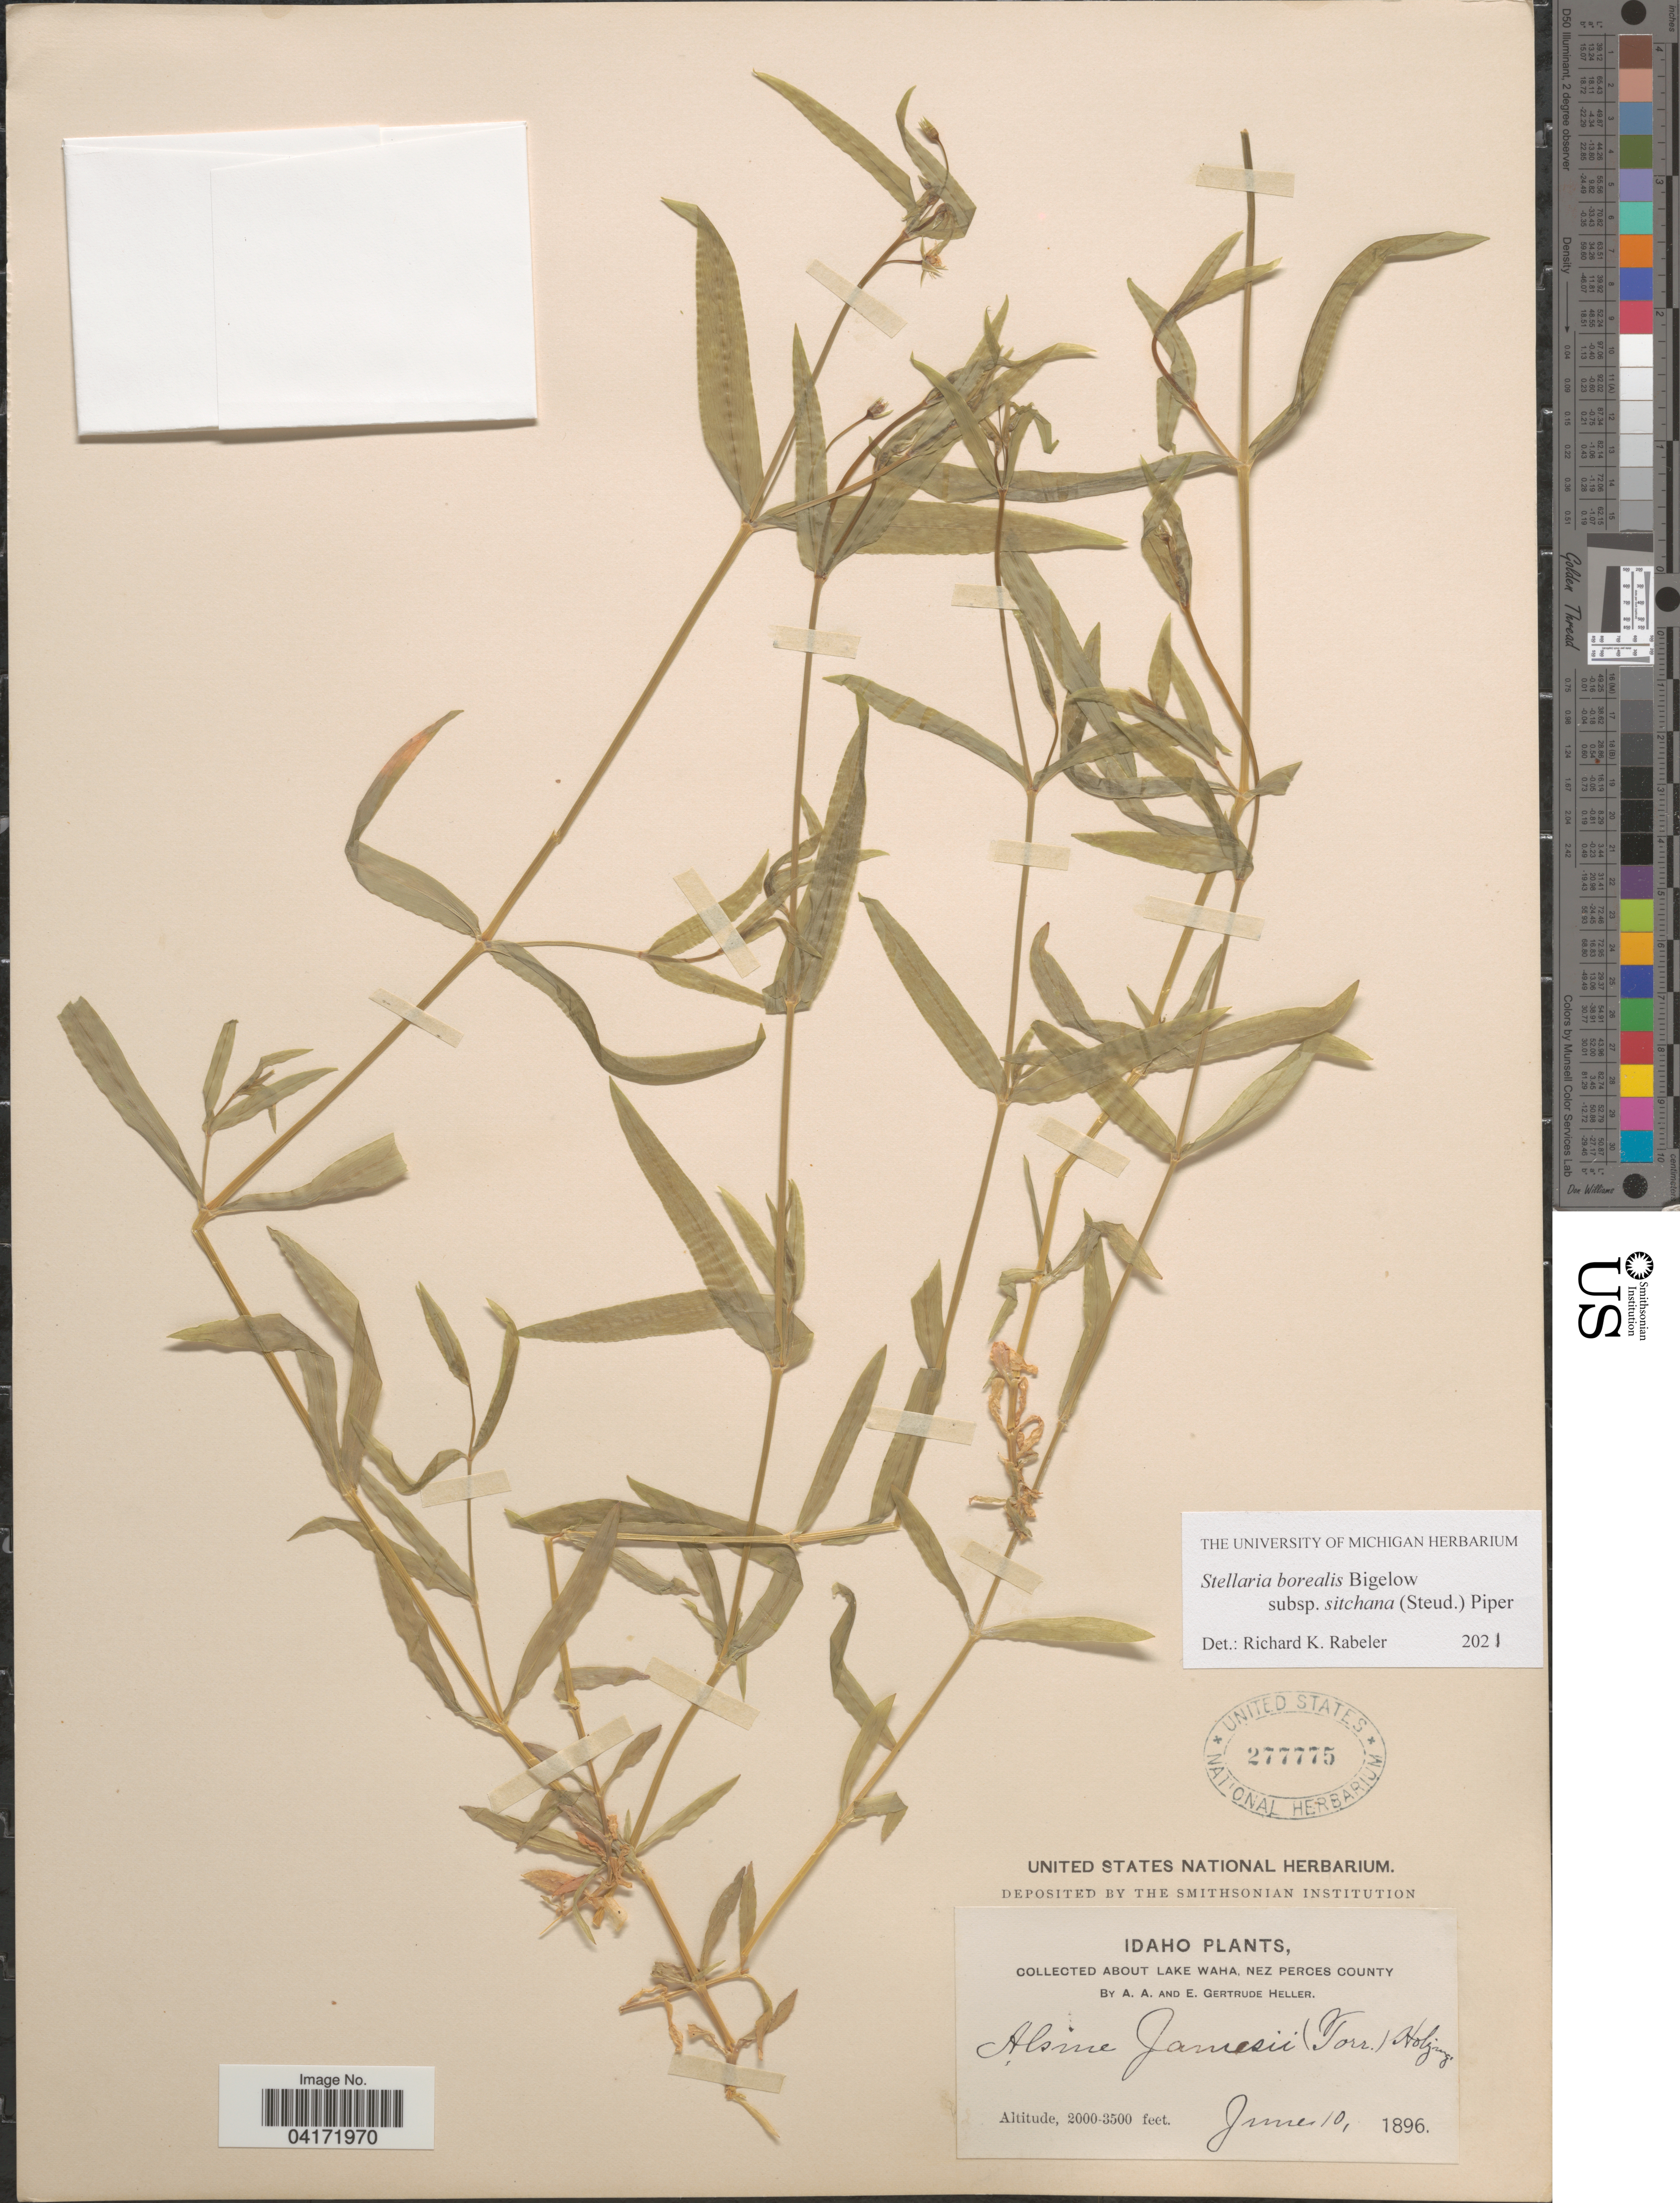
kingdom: Plantae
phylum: Tracheophyta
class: Magnoliopsida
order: Caryophyllales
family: Caryophyllaceae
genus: Stellaria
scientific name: Stellaria borealis subsp. sitchana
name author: (Steud.) Piper & Beattie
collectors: A. A. Heller & E. Gertrude Heller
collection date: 1896-06-10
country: United States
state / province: Idaho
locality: About Lake Waha, Nez Perces County.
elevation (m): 610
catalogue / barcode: US 277775